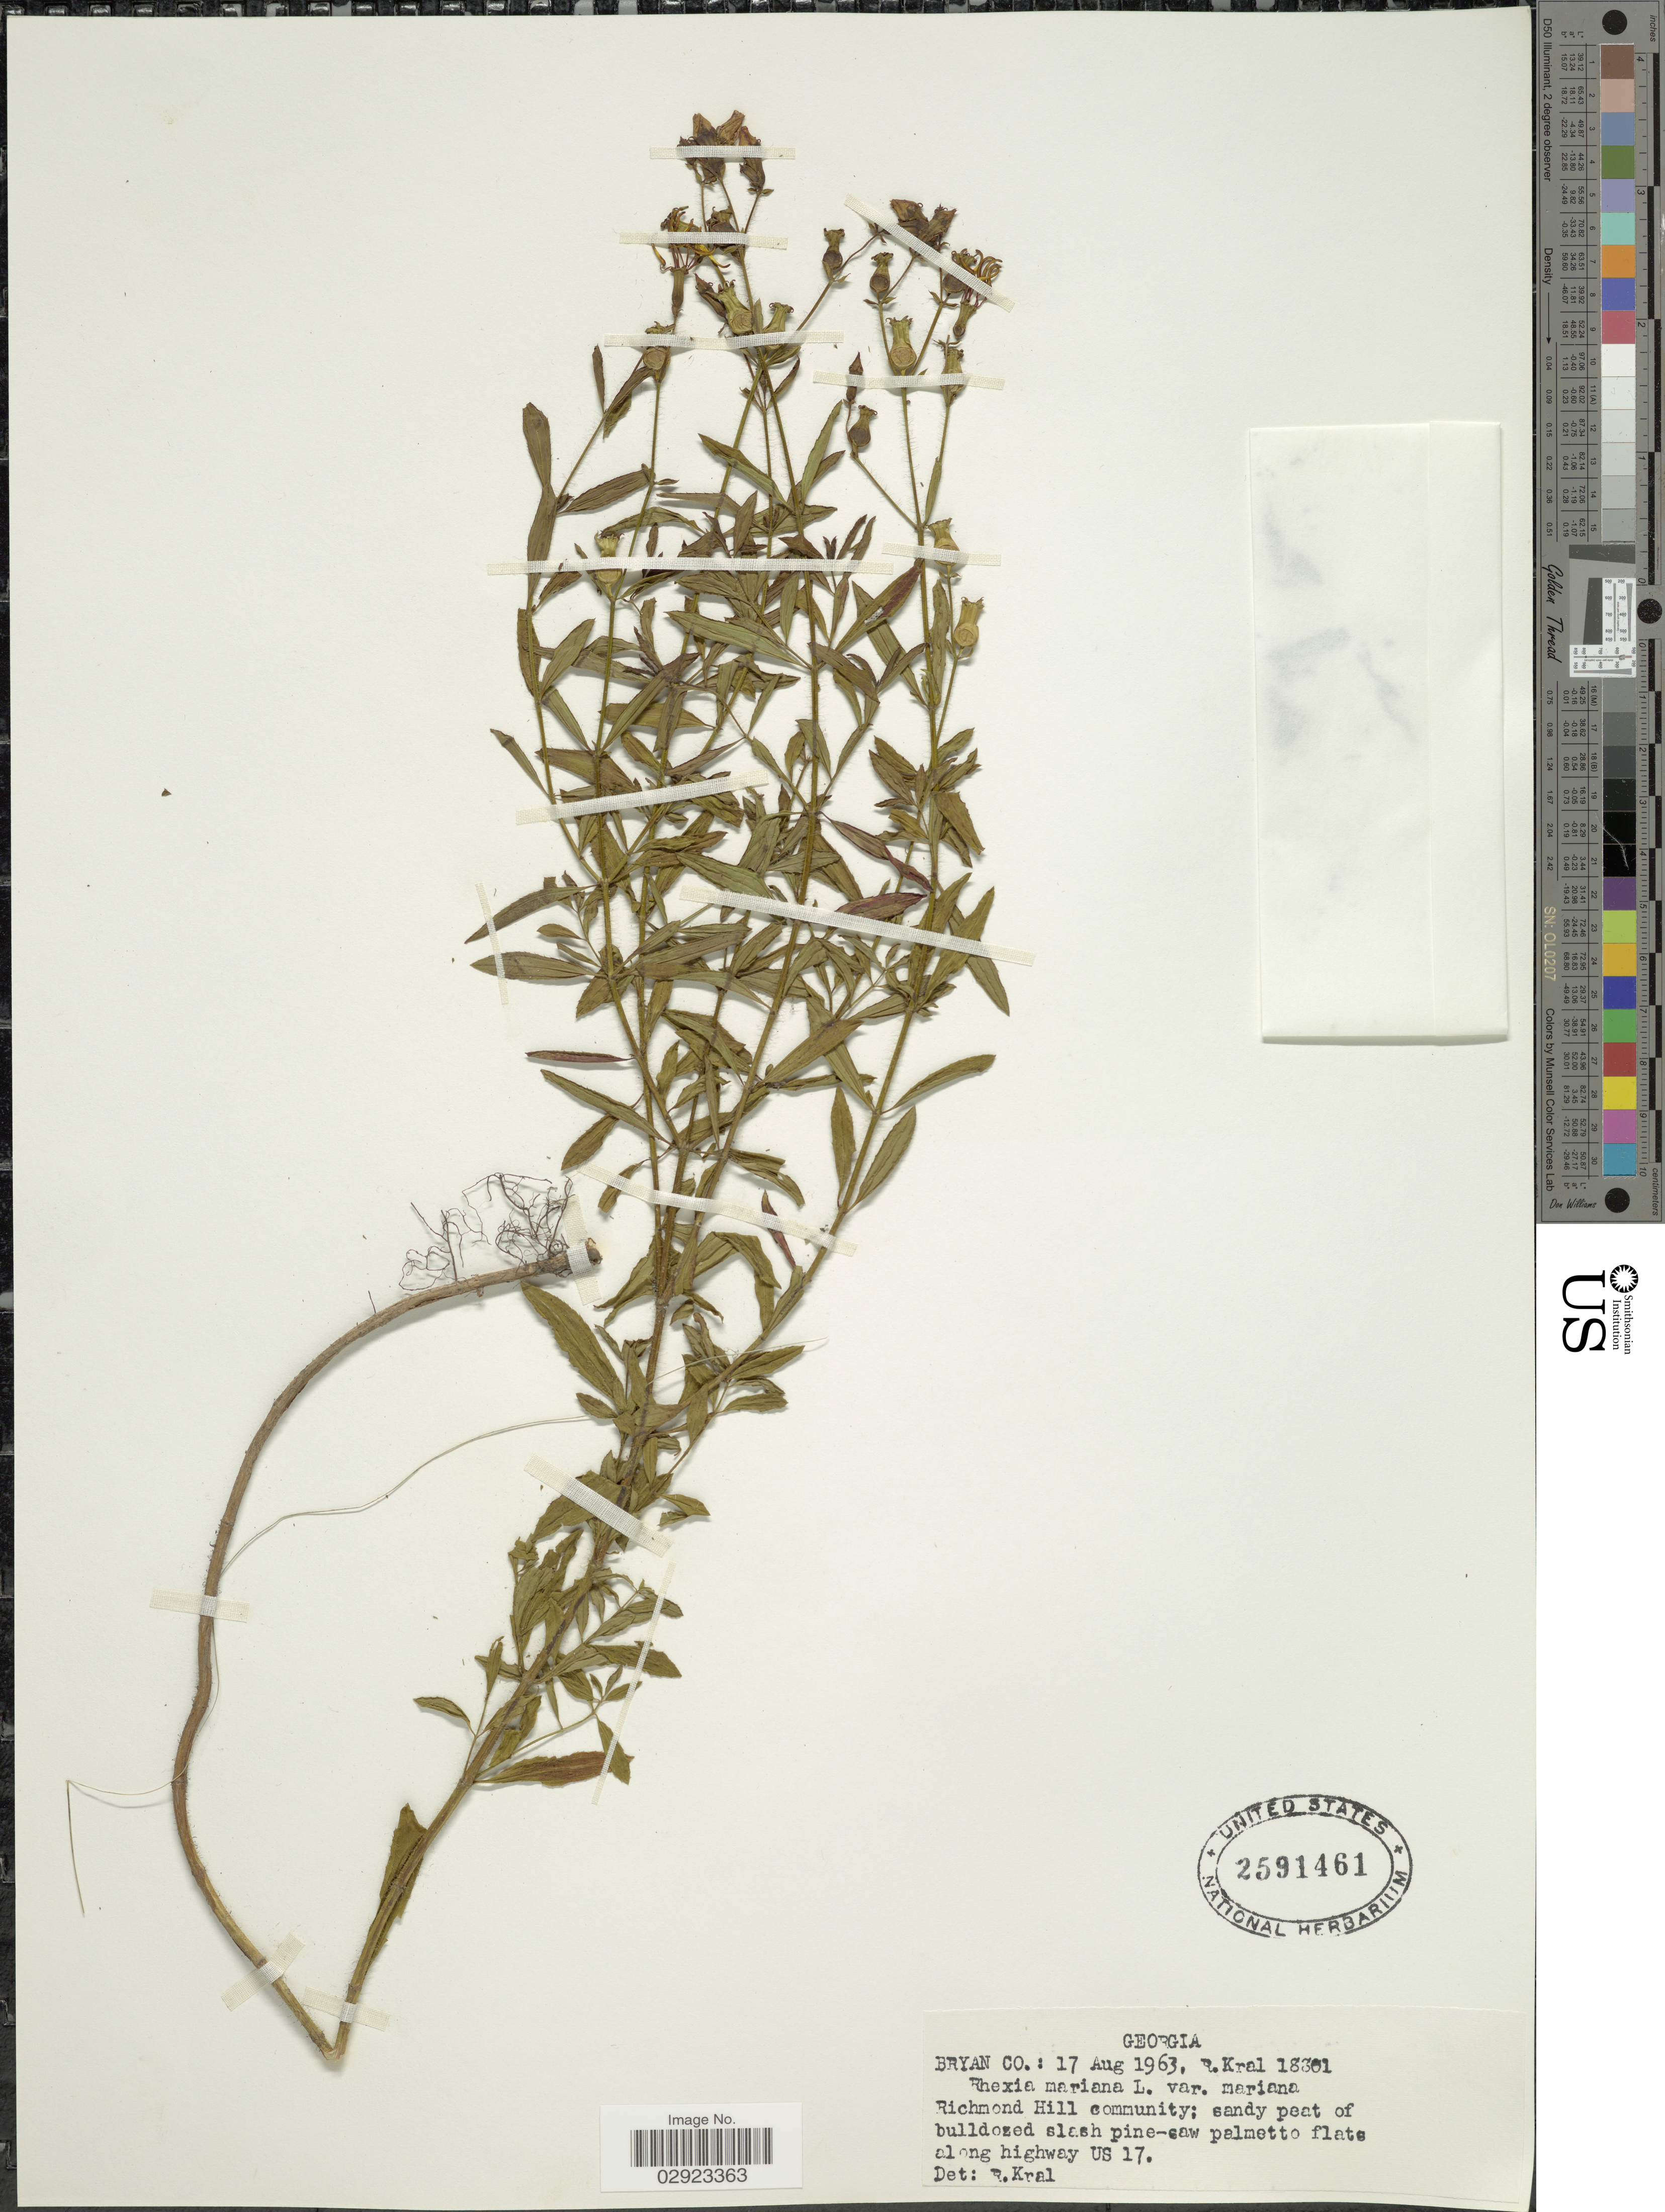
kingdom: Plantae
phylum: Tracheophyta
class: Magnoliopsida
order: Myrtales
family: Melastomataceae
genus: Rhexia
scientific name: Rhexia mariana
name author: L.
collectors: R. Kral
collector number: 18301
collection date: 1963-08-17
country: United States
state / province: Georgia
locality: Bryan Co., Rich Hill community.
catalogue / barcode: US 2591461